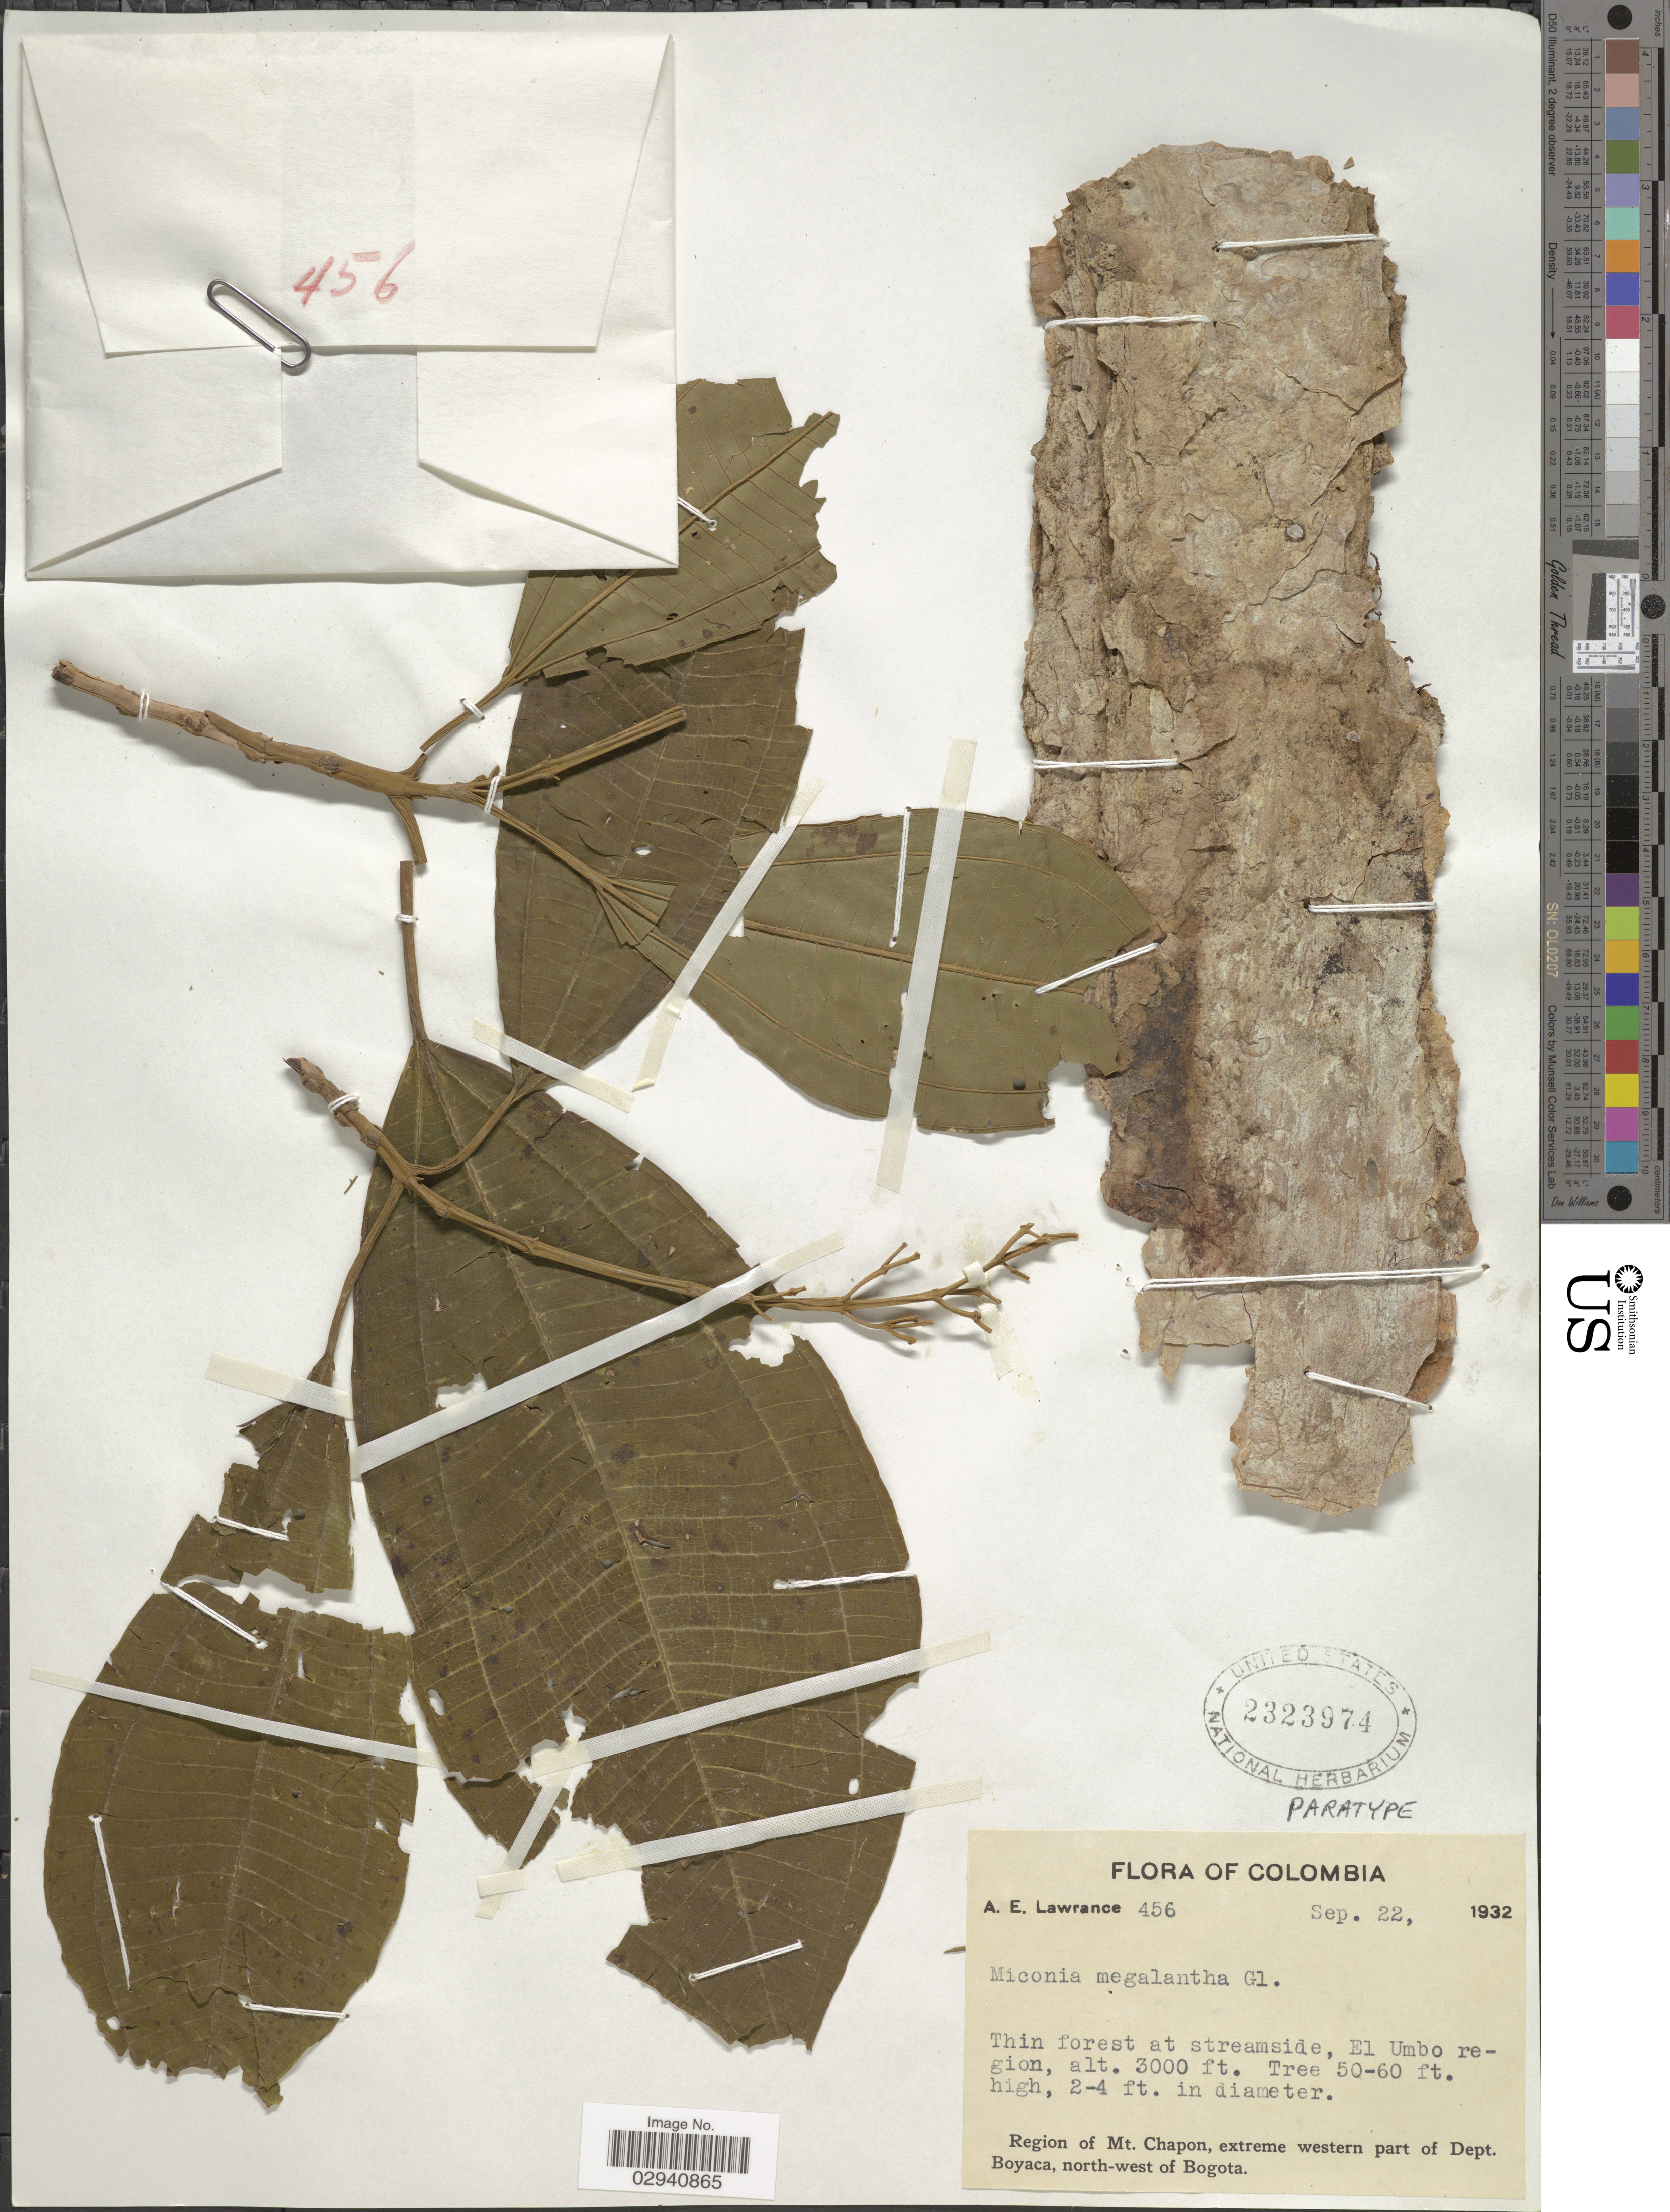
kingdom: Plantae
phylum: Tracheophyta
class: Magnoliopsida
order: Myrtales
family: Melastomataceae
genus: Miconia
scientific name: Miconia megalantha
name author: Gleason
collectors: A. Lawrance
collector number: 456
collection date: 1932-09-22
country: Colombia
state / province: Boyacá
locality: El Umbo region. Region of Mt. Chapon, extreme western part of Dept. Boyaca, north-west of Bogota.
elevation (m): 914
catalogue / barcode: US 2323974